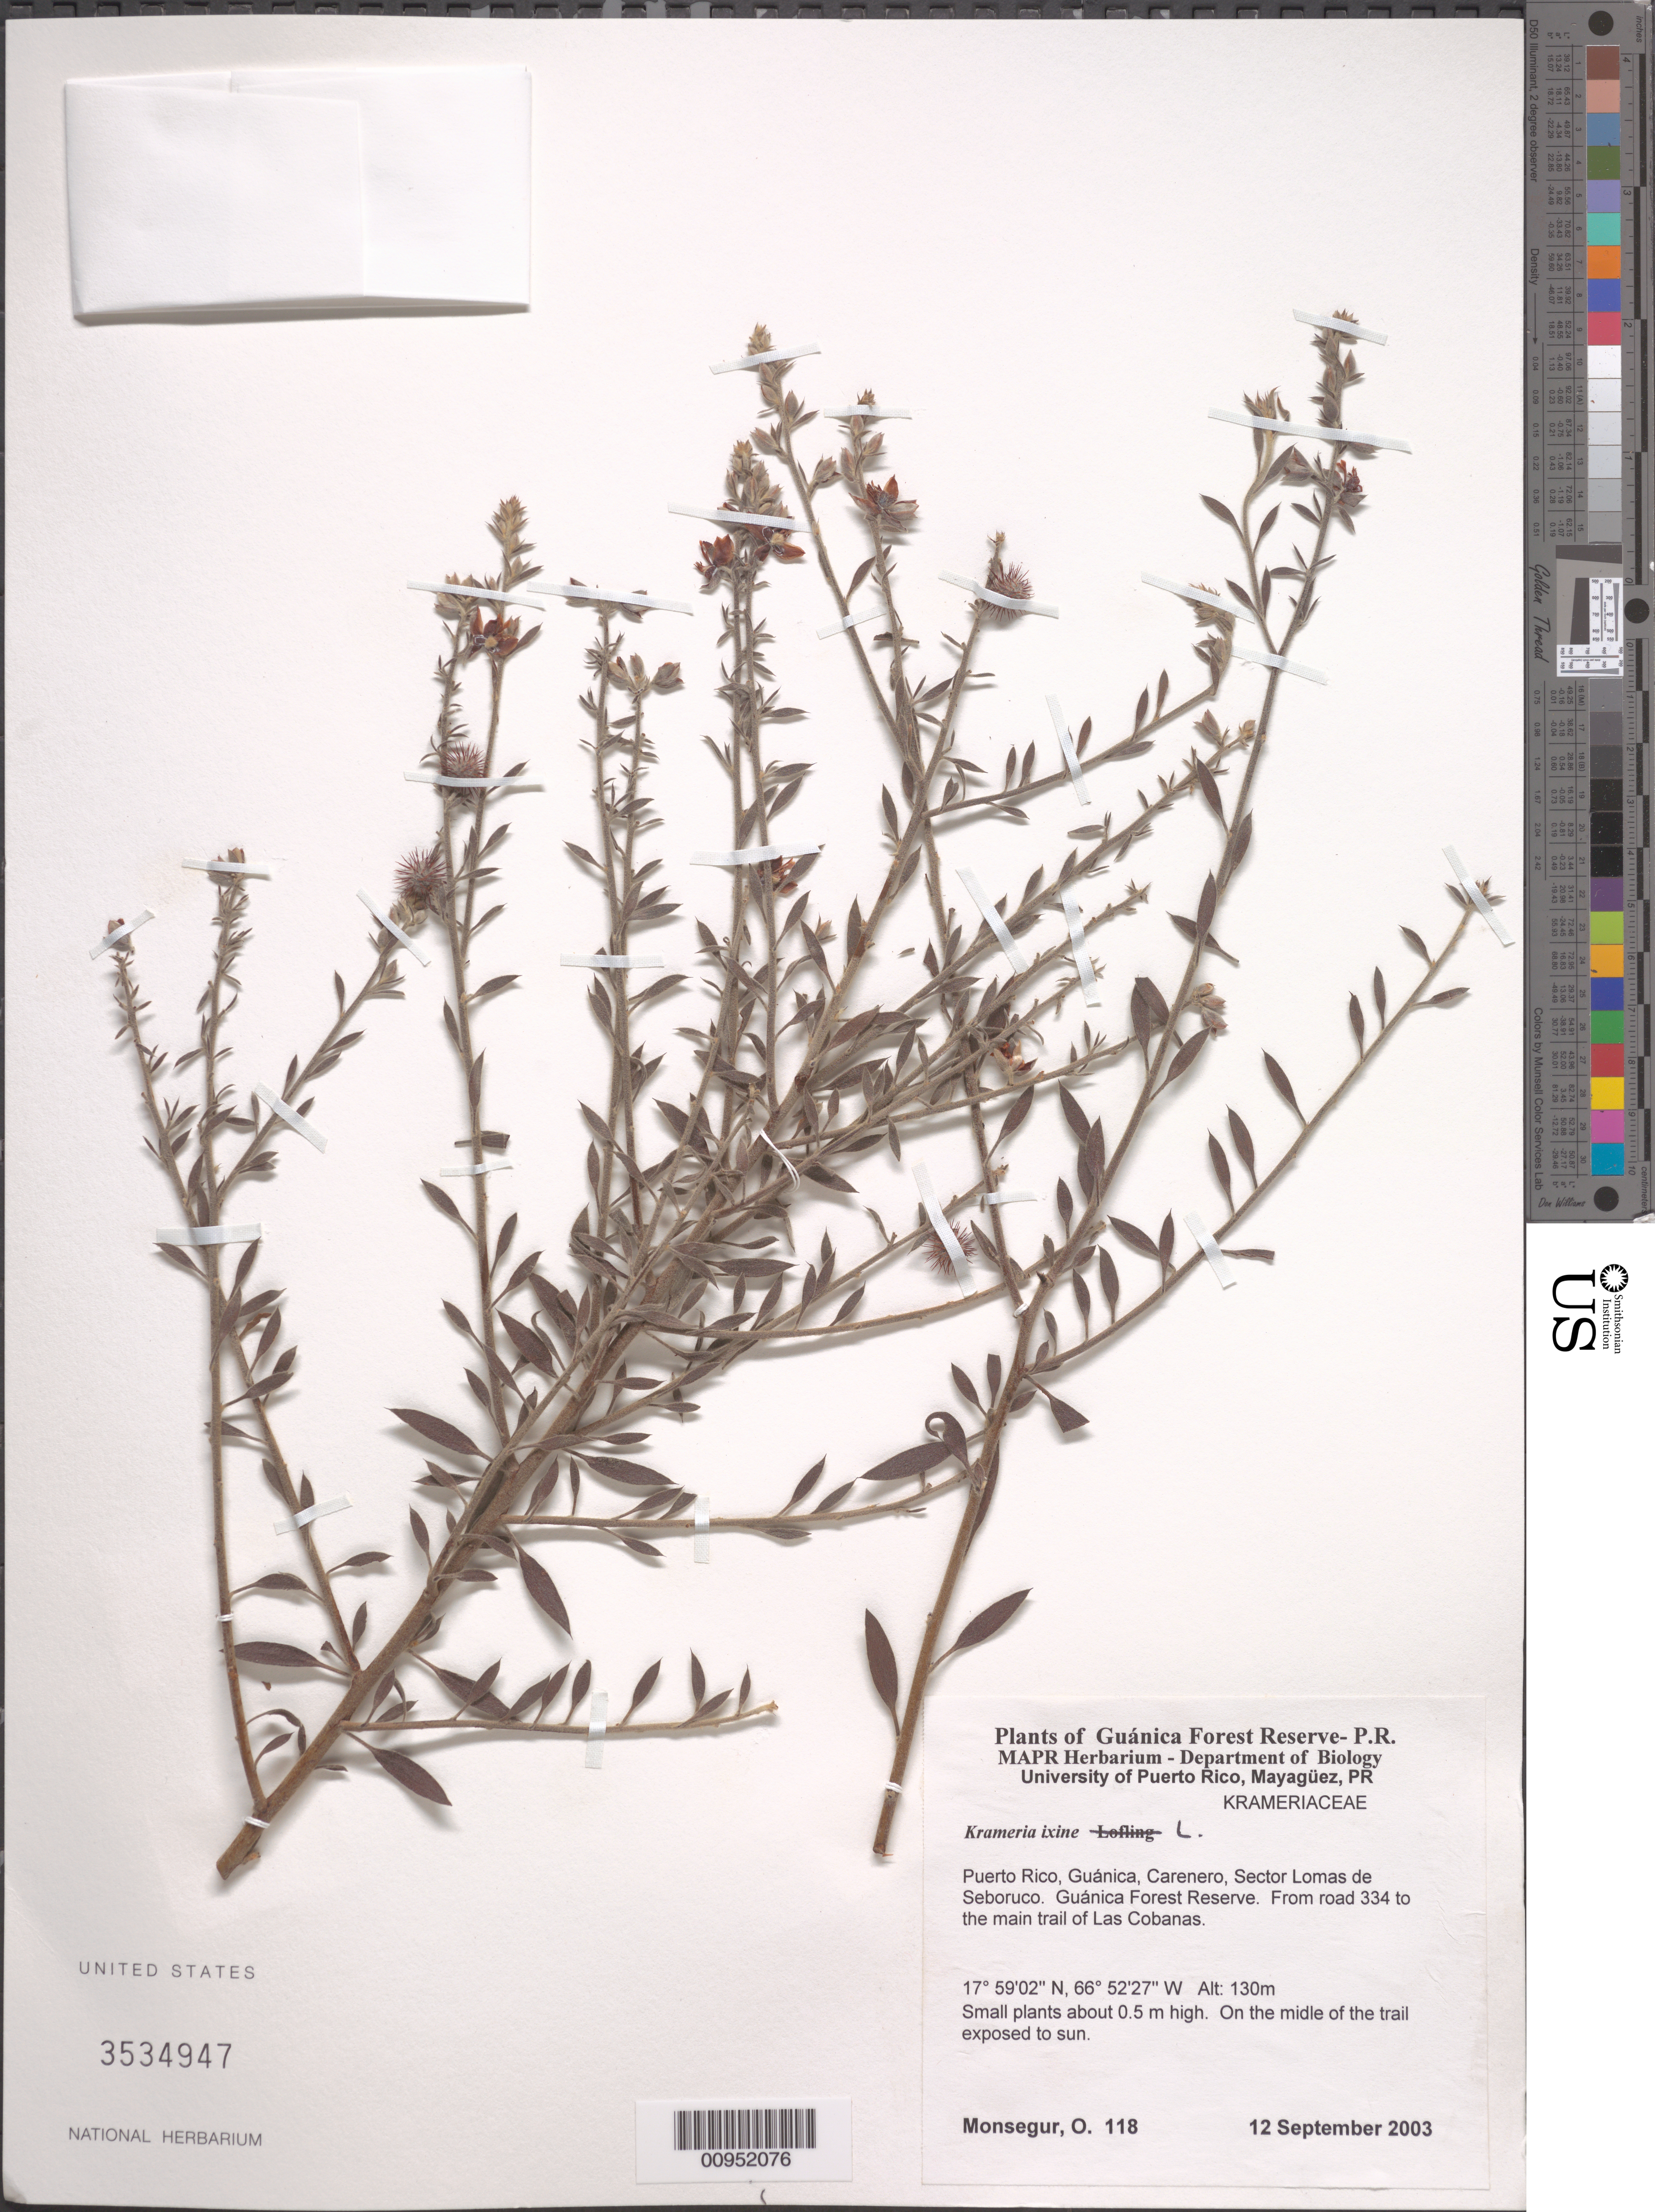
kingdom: Plantae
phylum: Tracheophyta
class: Magnoliopsida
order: Zygophyllales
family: Krameriaceae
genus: Krameria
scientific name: Krameria ixine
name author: L.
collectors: O. Monsegur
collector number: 118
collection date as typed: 12 Sep 2003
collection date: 2003-09-12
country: Puerto Rico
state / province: Guánica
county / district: Carenero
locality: Sector Lomas de Seboruco. Guánica Forest Reserve. From road 334 to the main trail of Las Cobanas.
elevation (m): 130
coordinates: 17.59022, 66.52271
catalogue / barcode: US 3534947